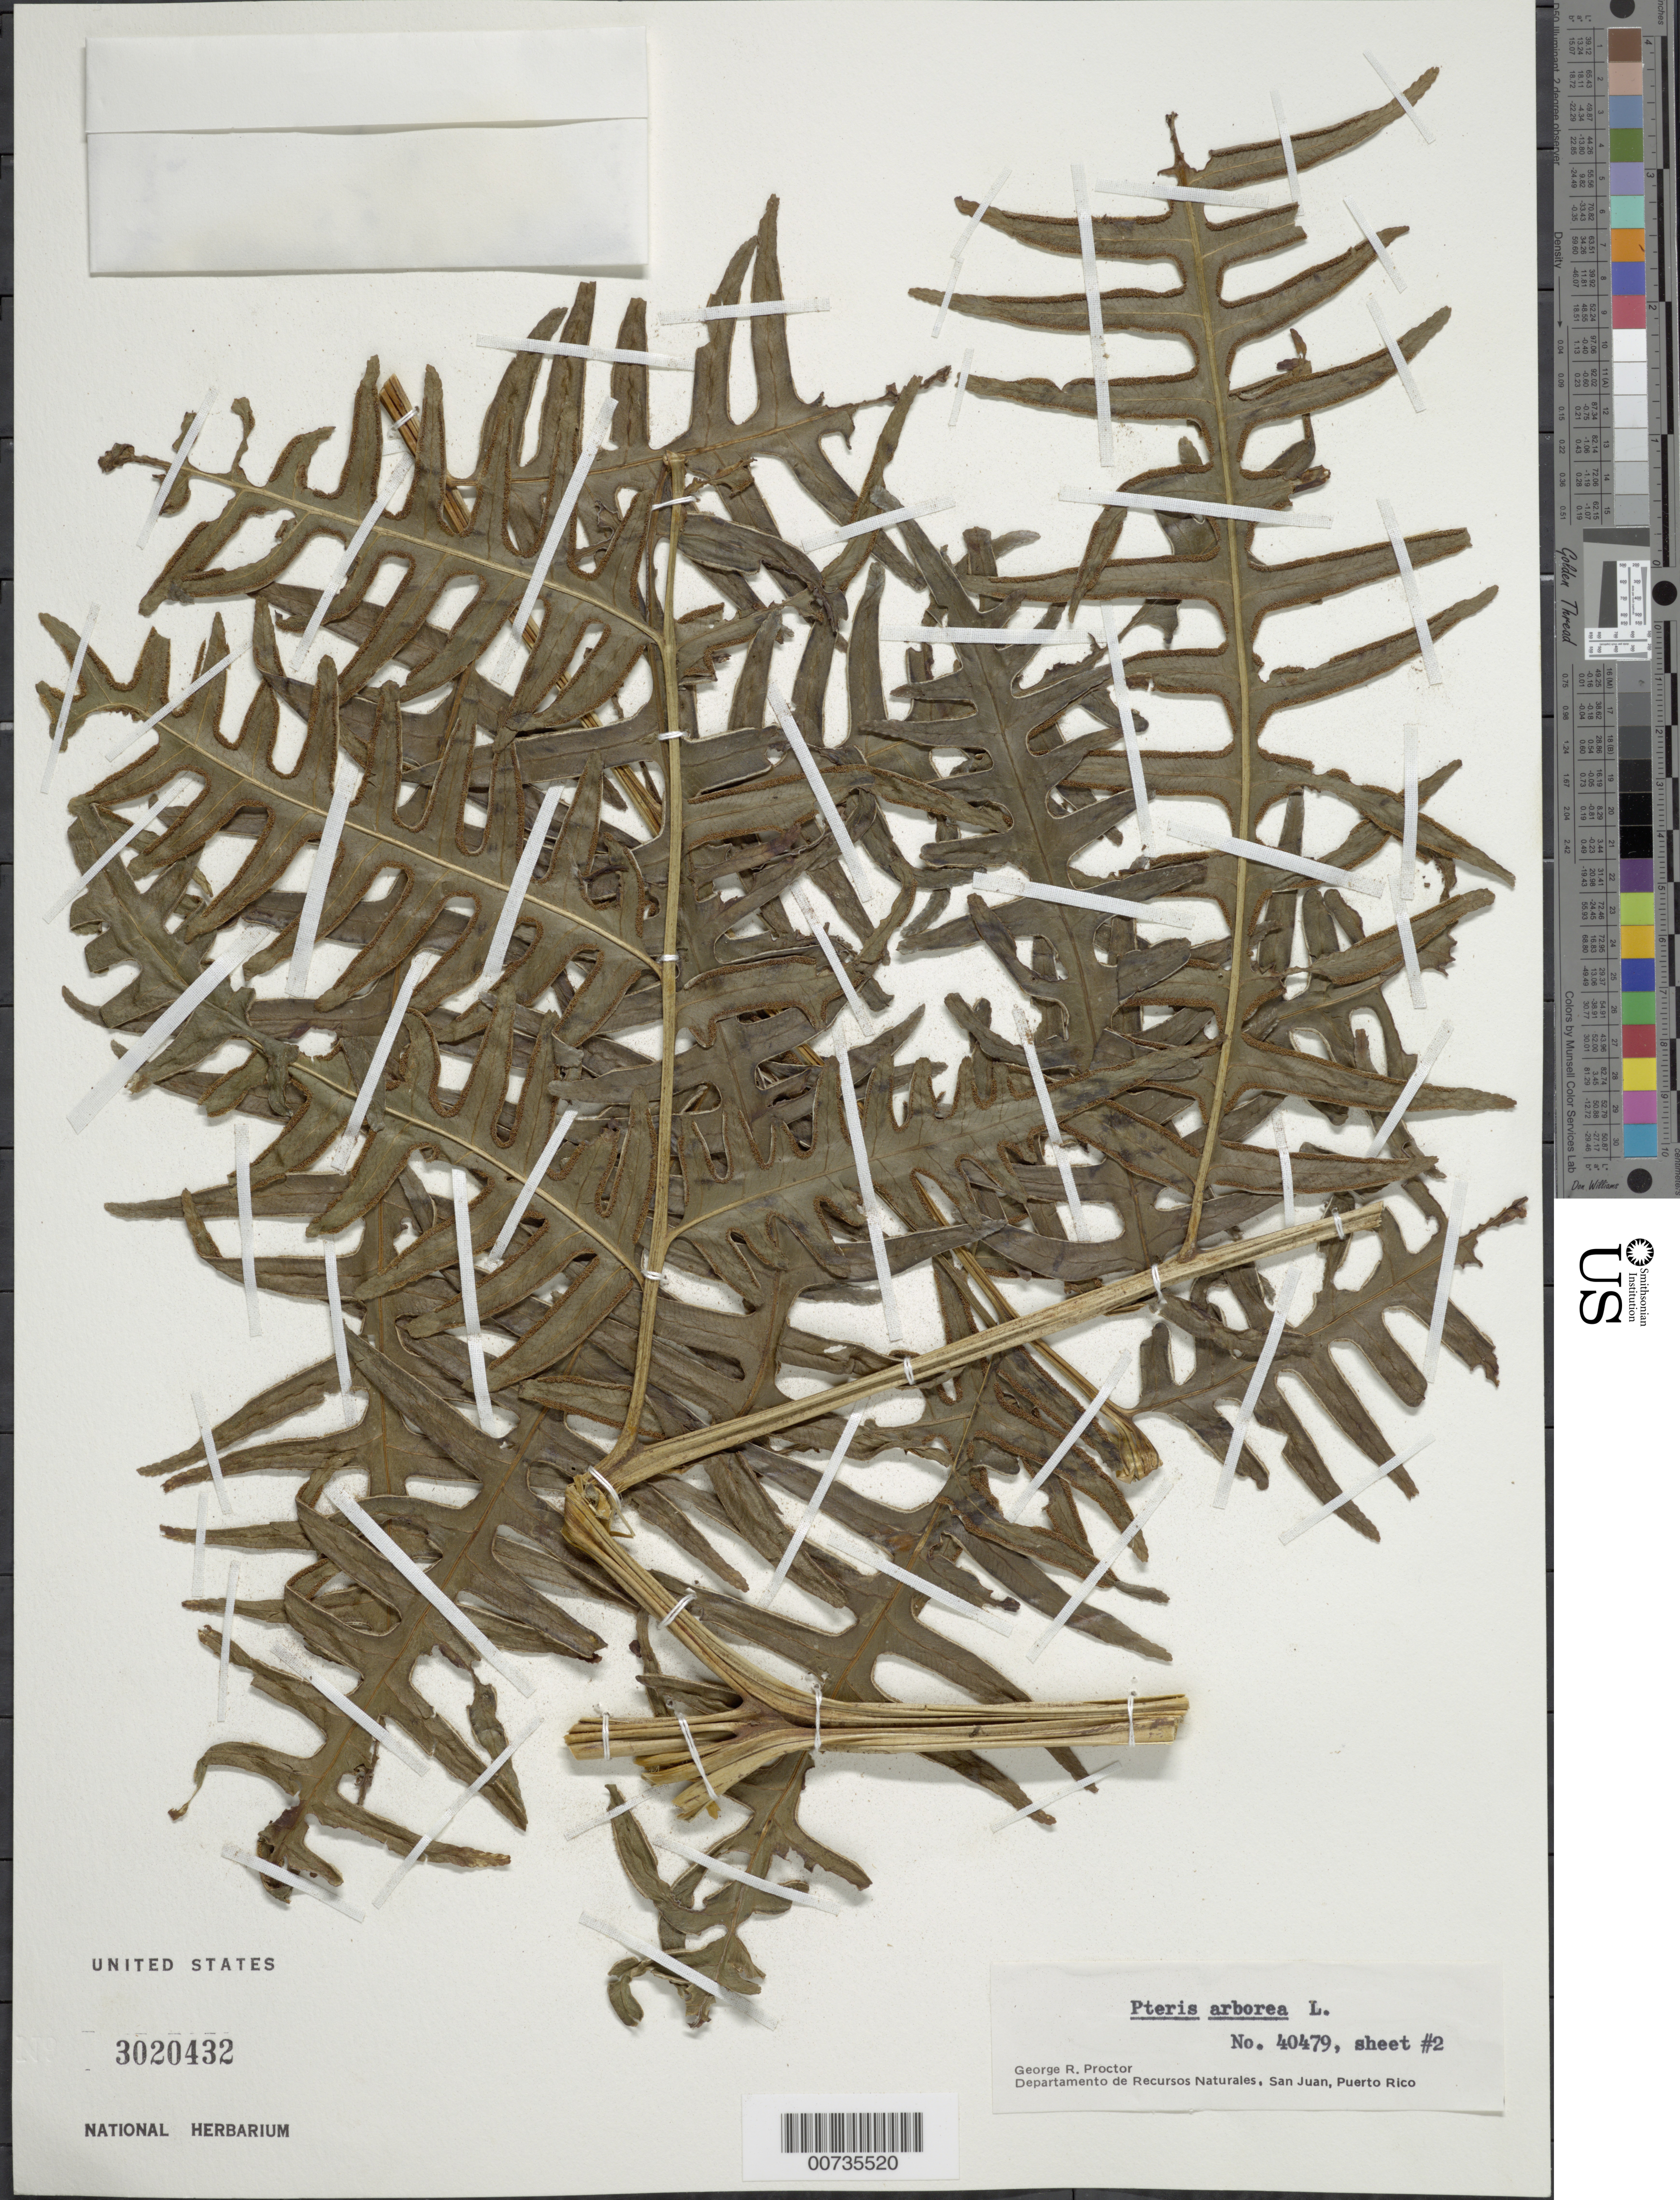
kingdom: Plantae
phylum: Tracheophyta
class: Polypodiopsida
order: Polypodiales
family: Pteridaceae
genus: Pteris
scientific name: Pteris arborea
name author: L.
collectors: G. R. Proctor & R. Padrón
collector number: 40479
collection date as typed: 19 Apr 1984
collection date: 1984-04-19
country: Puerto Rico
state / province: Maricao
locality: Maricao State Forest: Along upper course of Río Maricao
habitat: On moist bank beside river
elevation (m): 500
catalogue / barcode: US 3020432